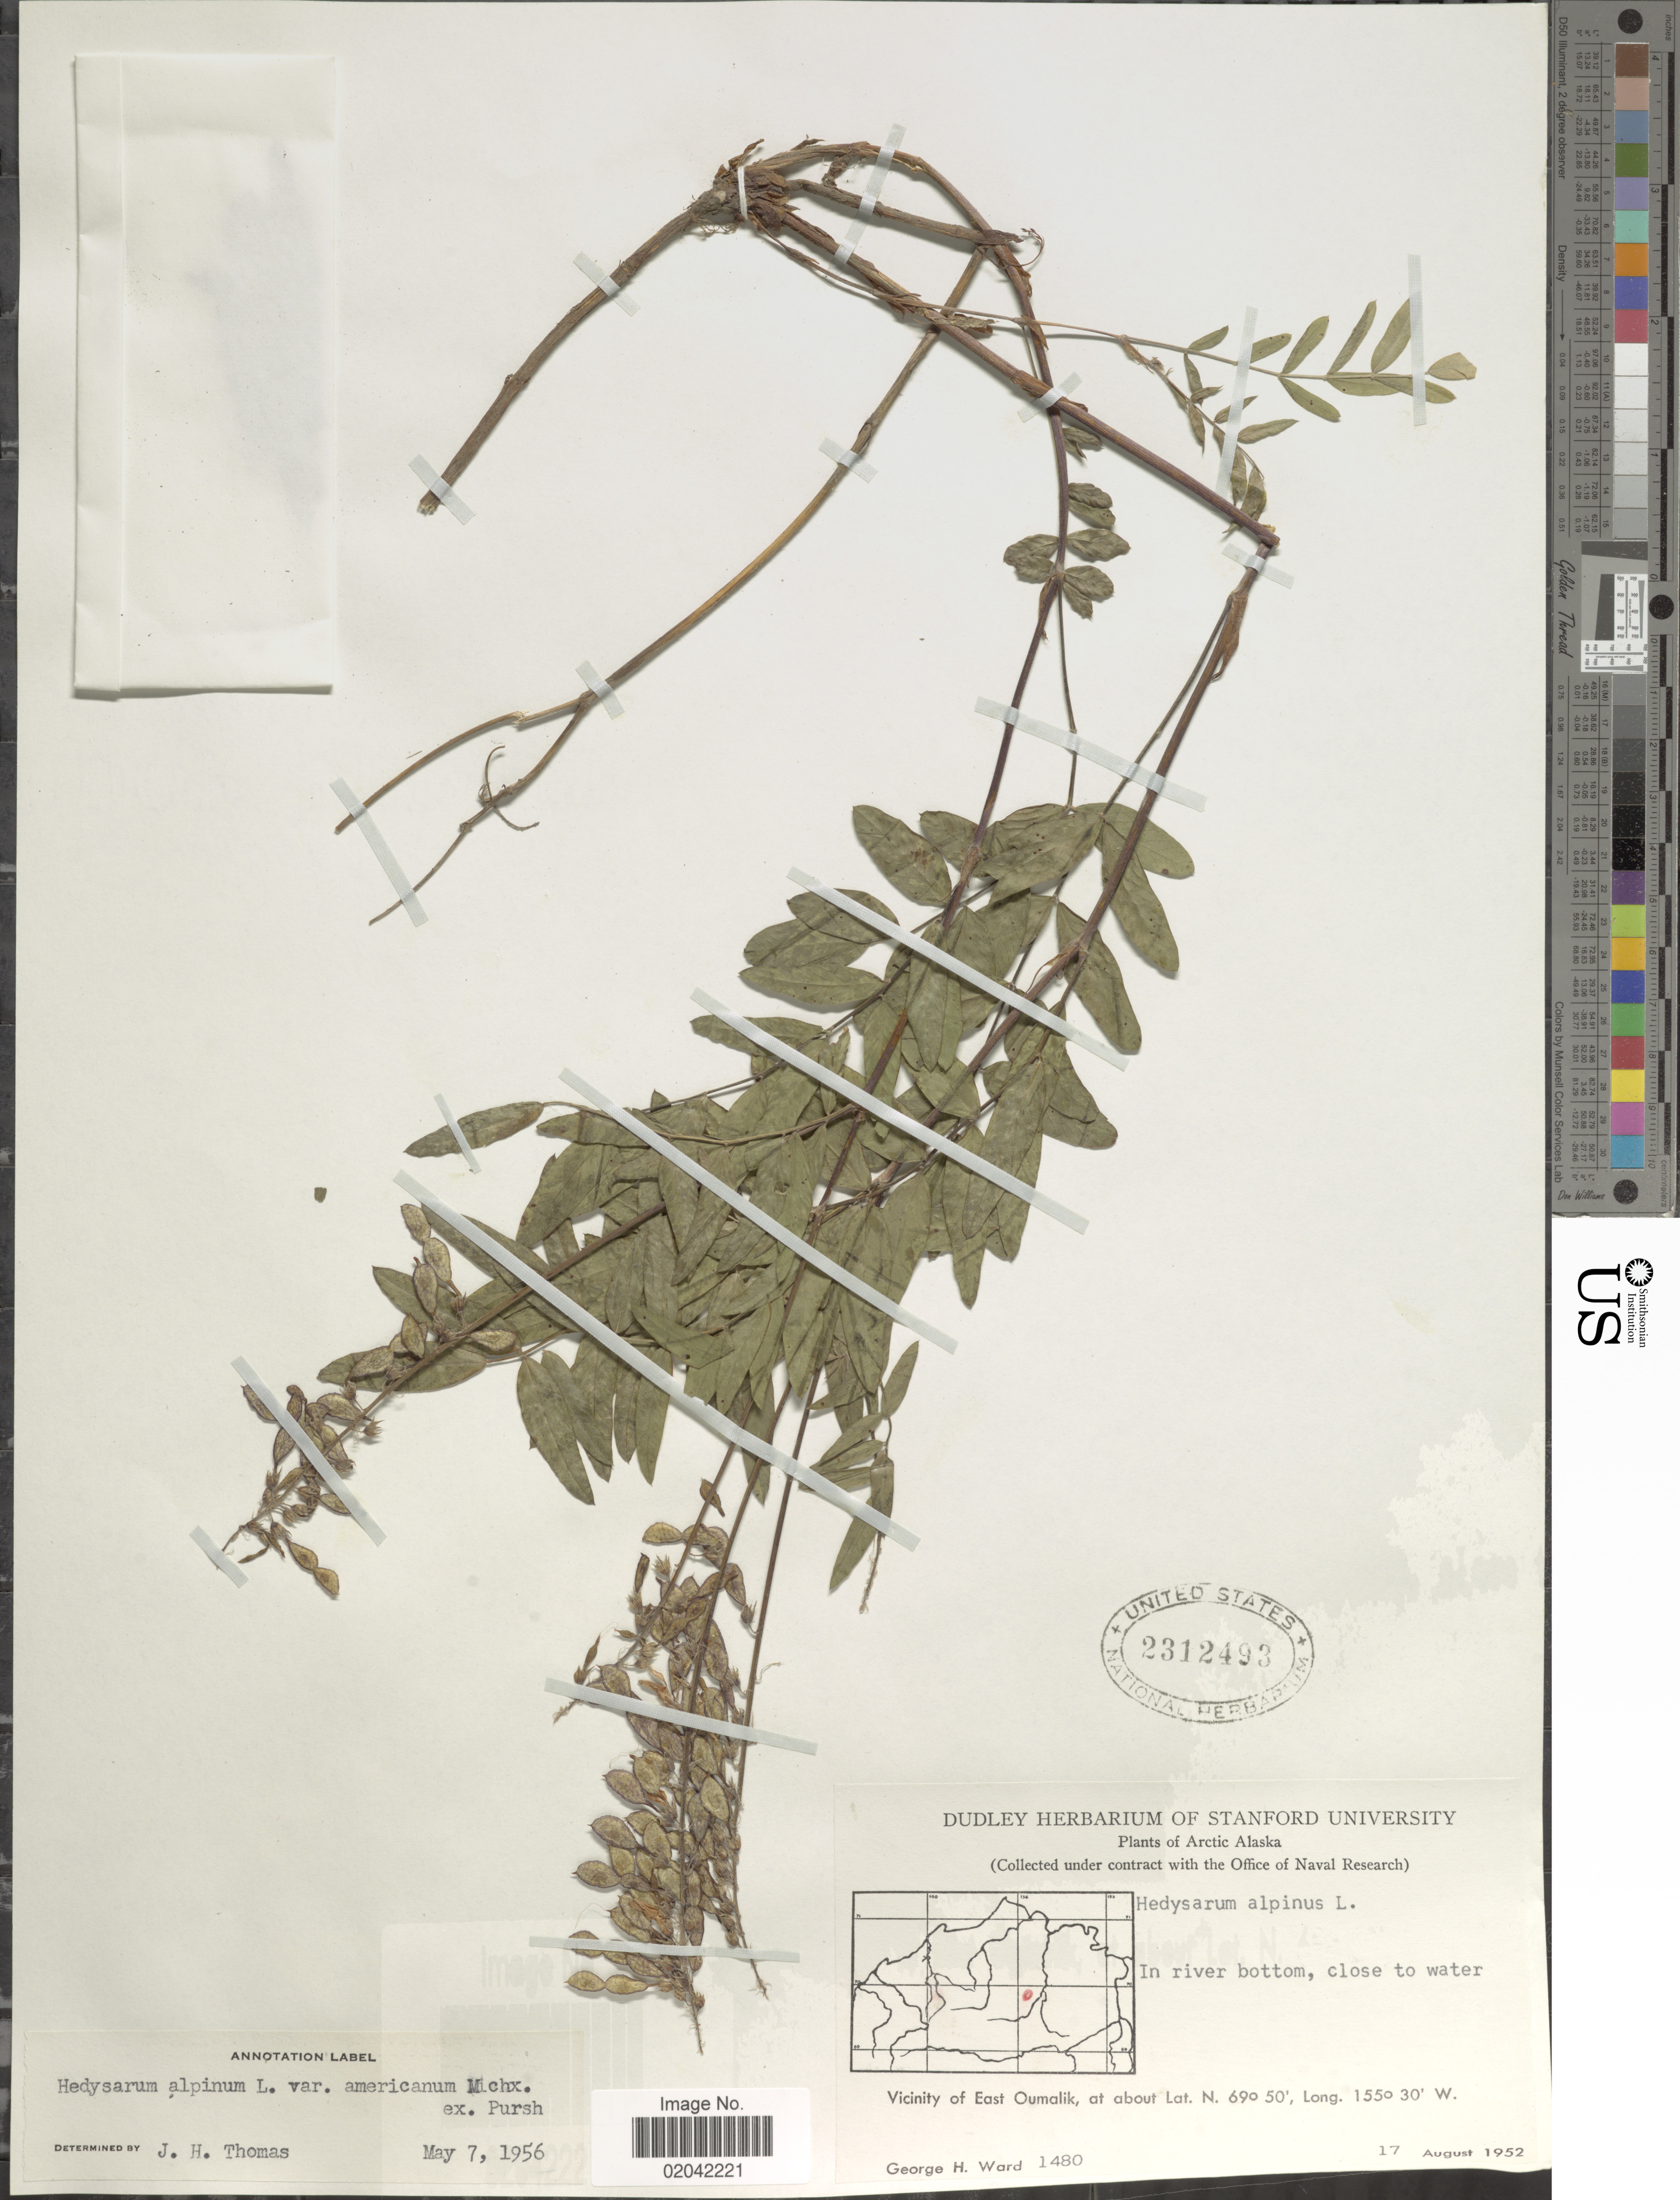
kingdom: Plantae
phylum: Tracheophyta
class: Magnoliopsida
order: Fabales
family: Fabaceae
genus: Hedysarum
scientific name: Hedysarum alpinum var. americanum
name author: Michx. ex Pursh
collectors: G. H. Ward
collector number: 1480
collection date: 1952-08-17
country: United States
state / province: Alaska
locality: Arctic Alaska. In river bottom, close to water. Vicinity of East Oumalik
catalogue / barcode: US 2312493